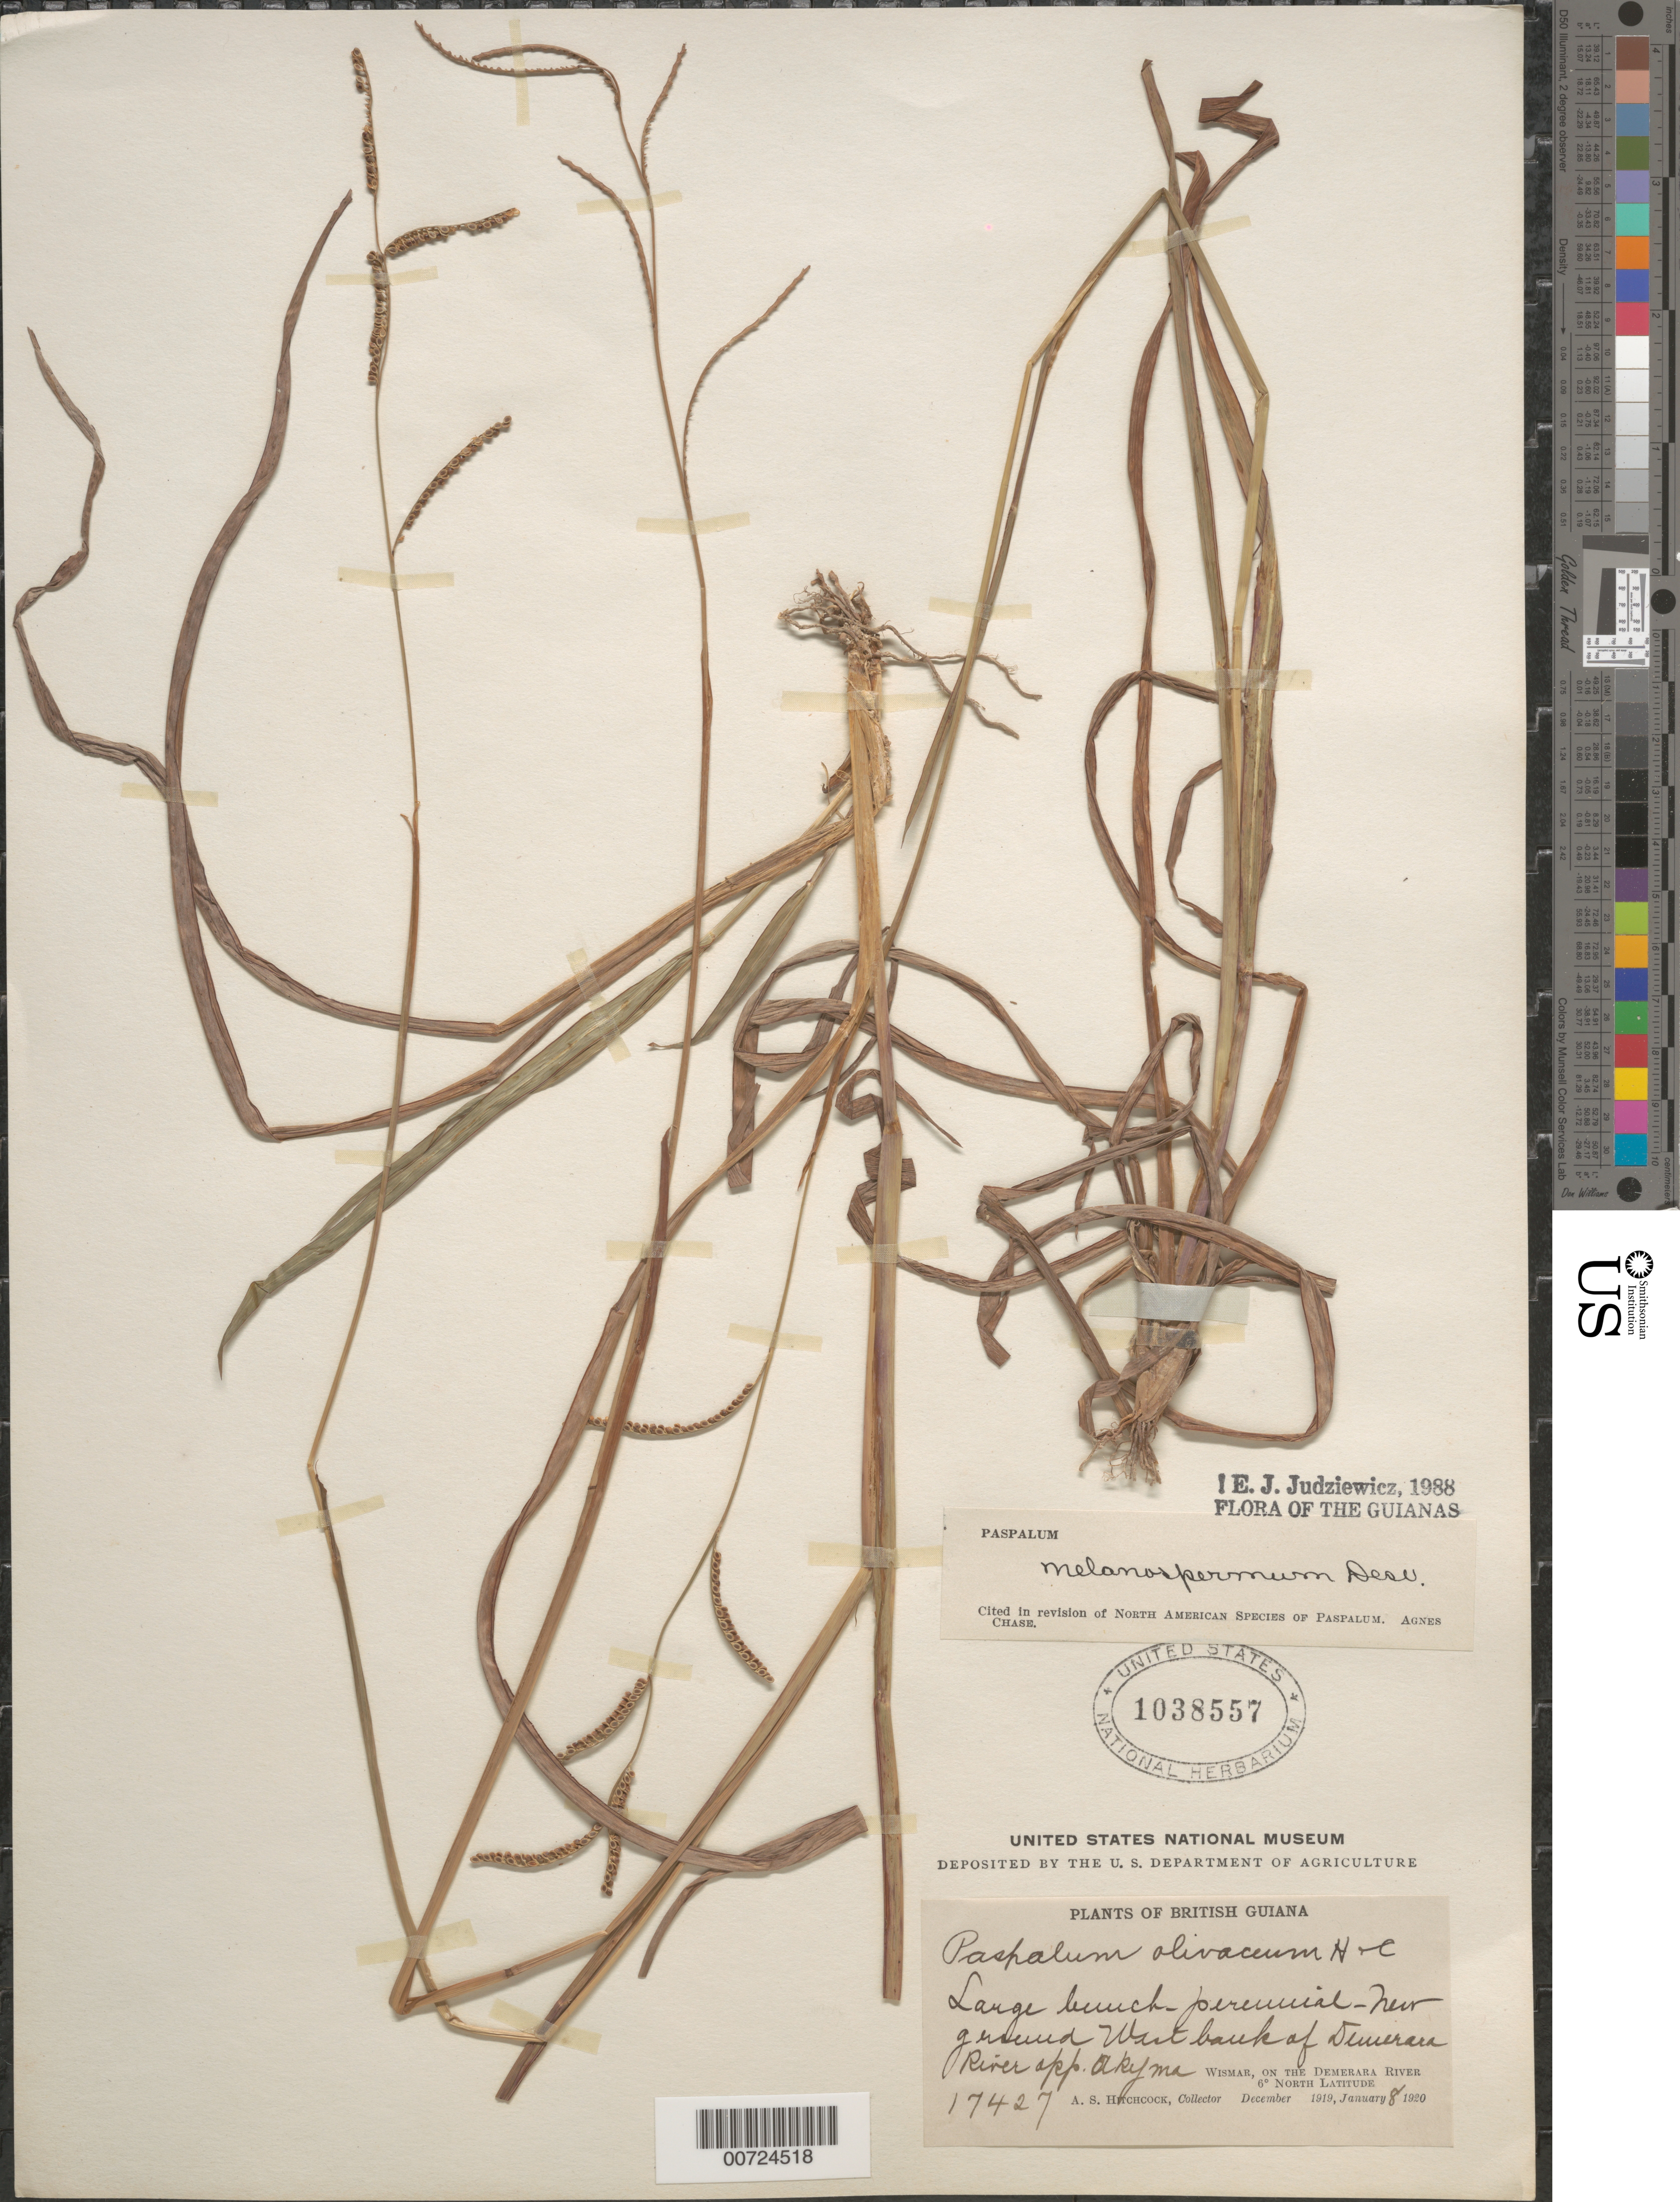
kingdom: Plantae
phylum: Tracheophyta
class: Liliopsida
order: Poales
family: Poaceae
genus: Paspalum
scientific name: Paspalum melanospermum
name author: Desv. ex Poir.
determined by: Judziewicz, E. J.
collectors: A. S. Hitchcock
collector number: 17427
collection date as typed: Dec-19 to 8-Jan-20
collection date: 1919-12/1920-01-08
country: Guyana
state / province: U. Demerara-Berbice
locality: Wismar, W bank of Demerara River, opposite Akyma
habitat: Near ground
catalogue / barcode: US 1038557